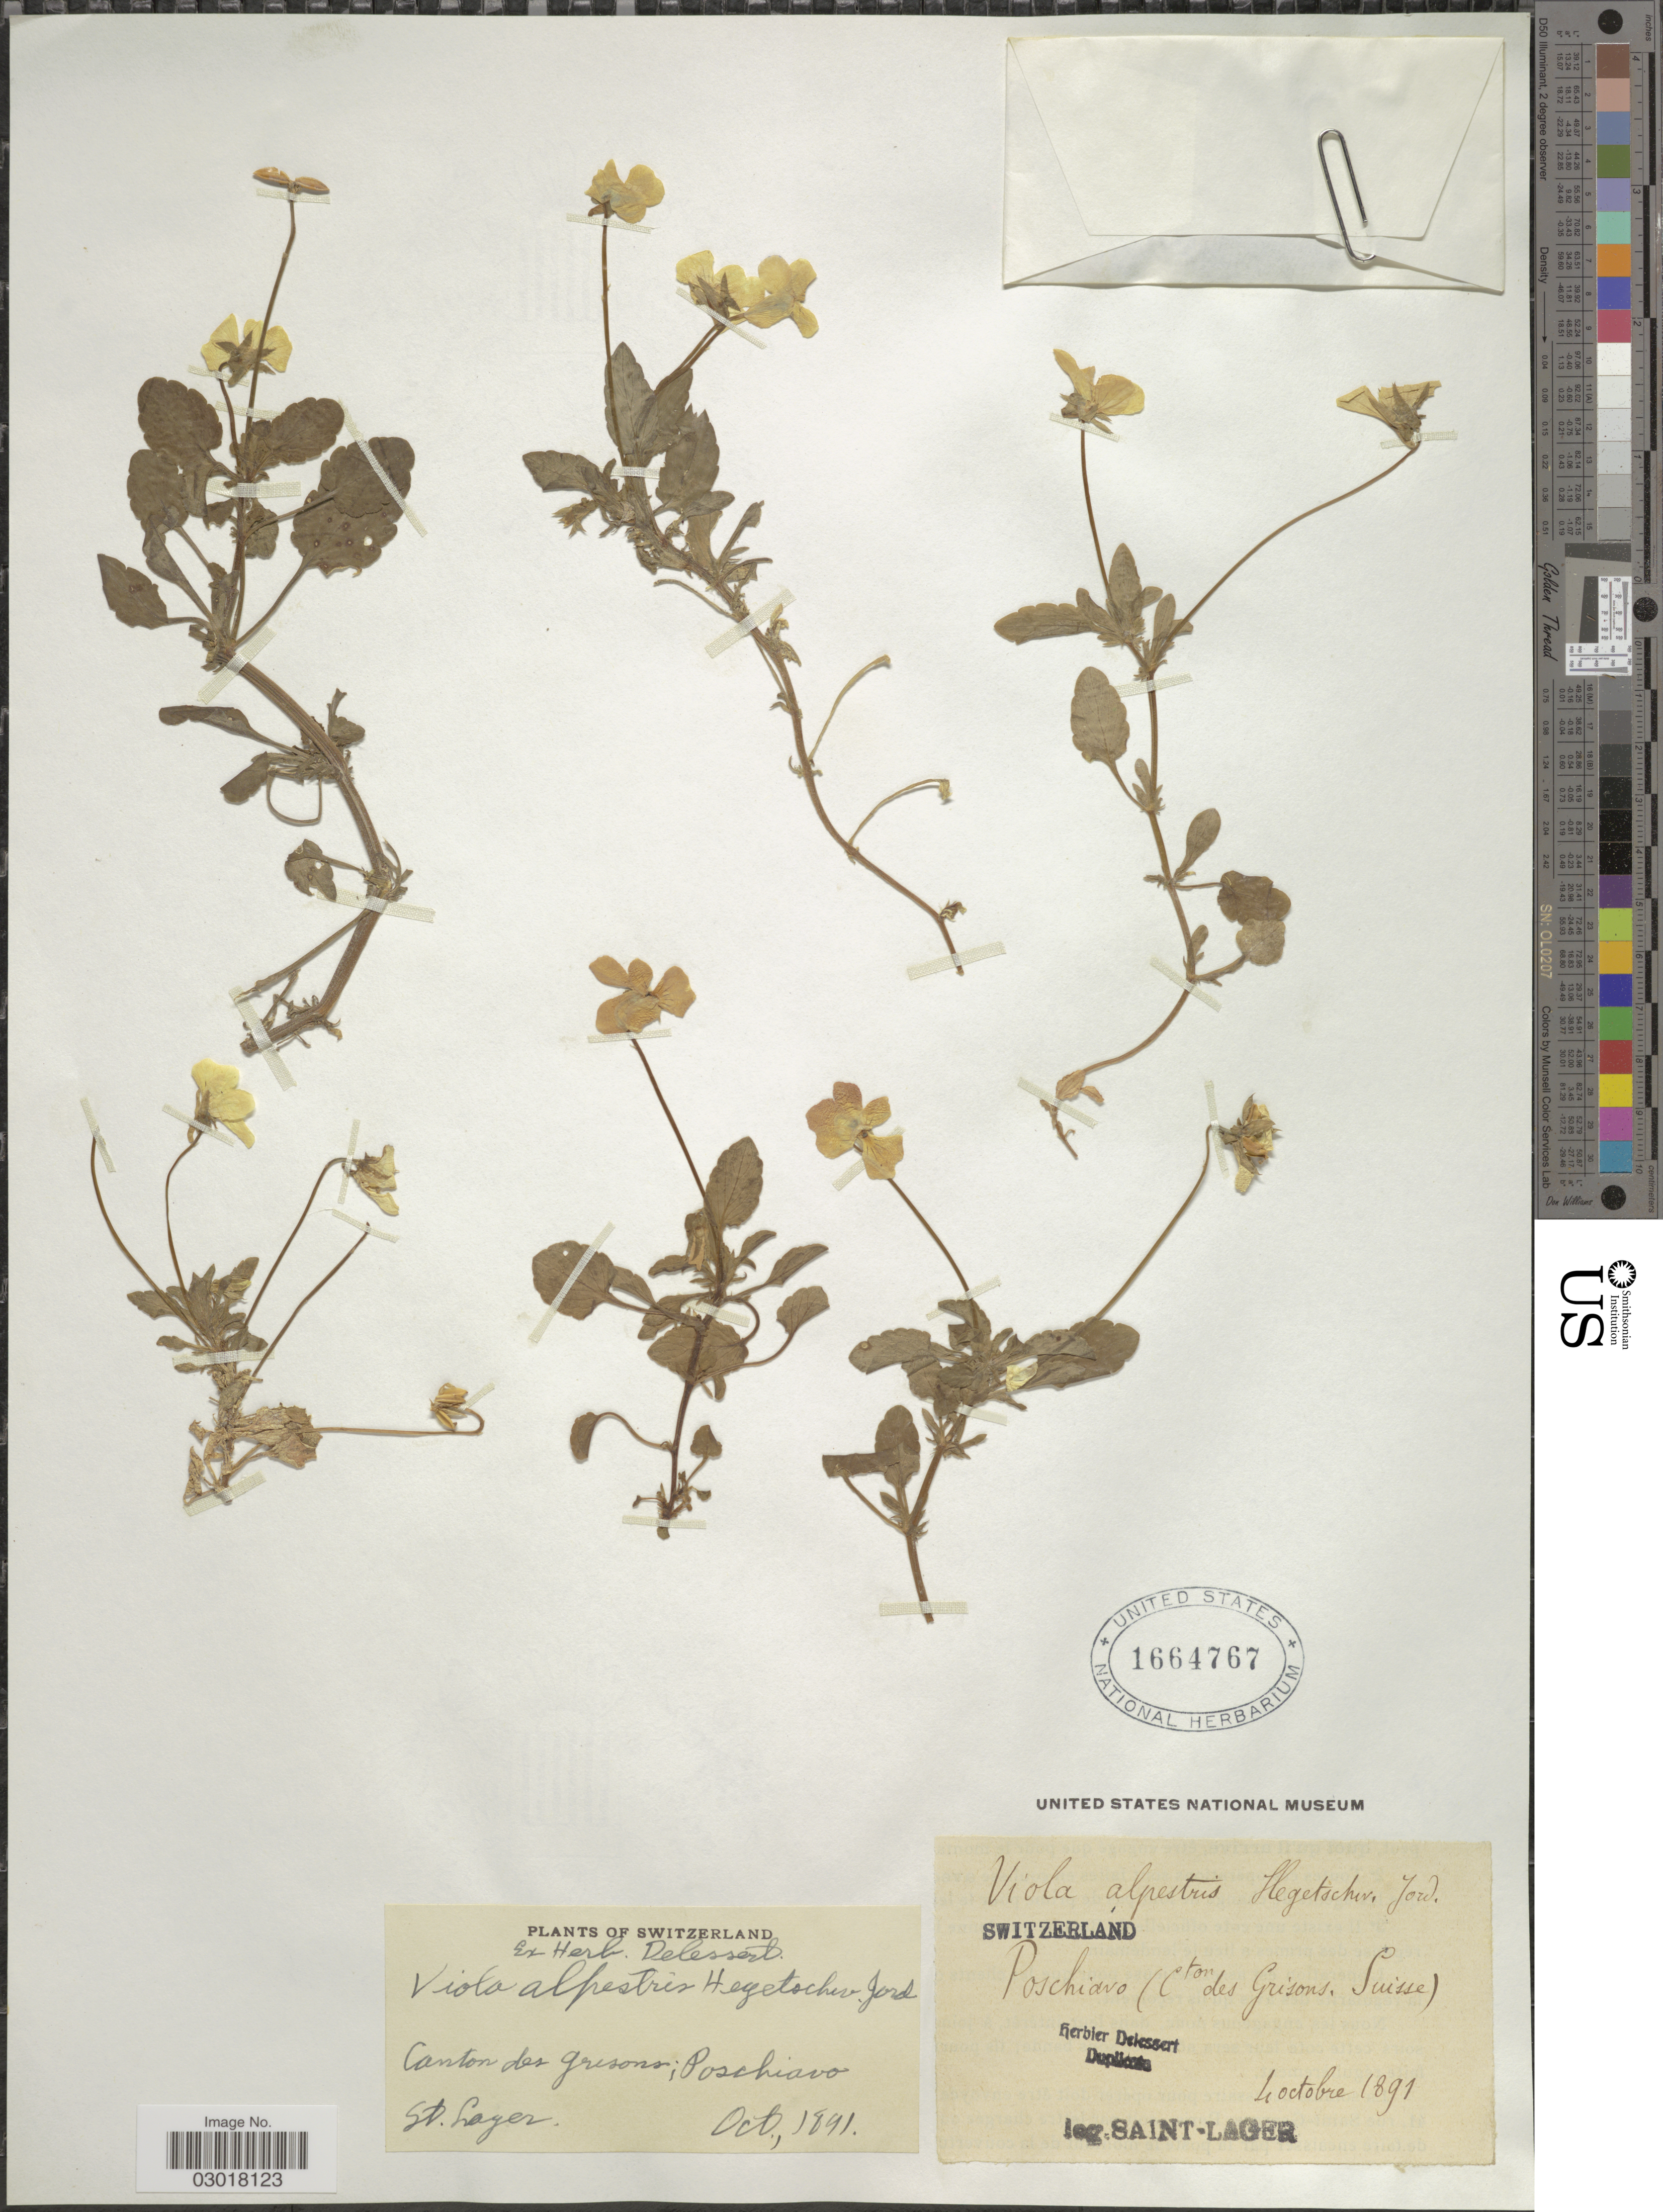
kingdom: Plantae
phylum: Tracheophyta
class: Magnoliopsida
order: Malpighiales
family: Violaceae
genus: Viola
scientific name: Viola alpestris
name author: Jord.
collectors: Saint-Lager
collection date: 1891-10-04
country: Switzerland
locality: Canton des Grisons; Poschiavo.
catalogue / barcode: US 1664767